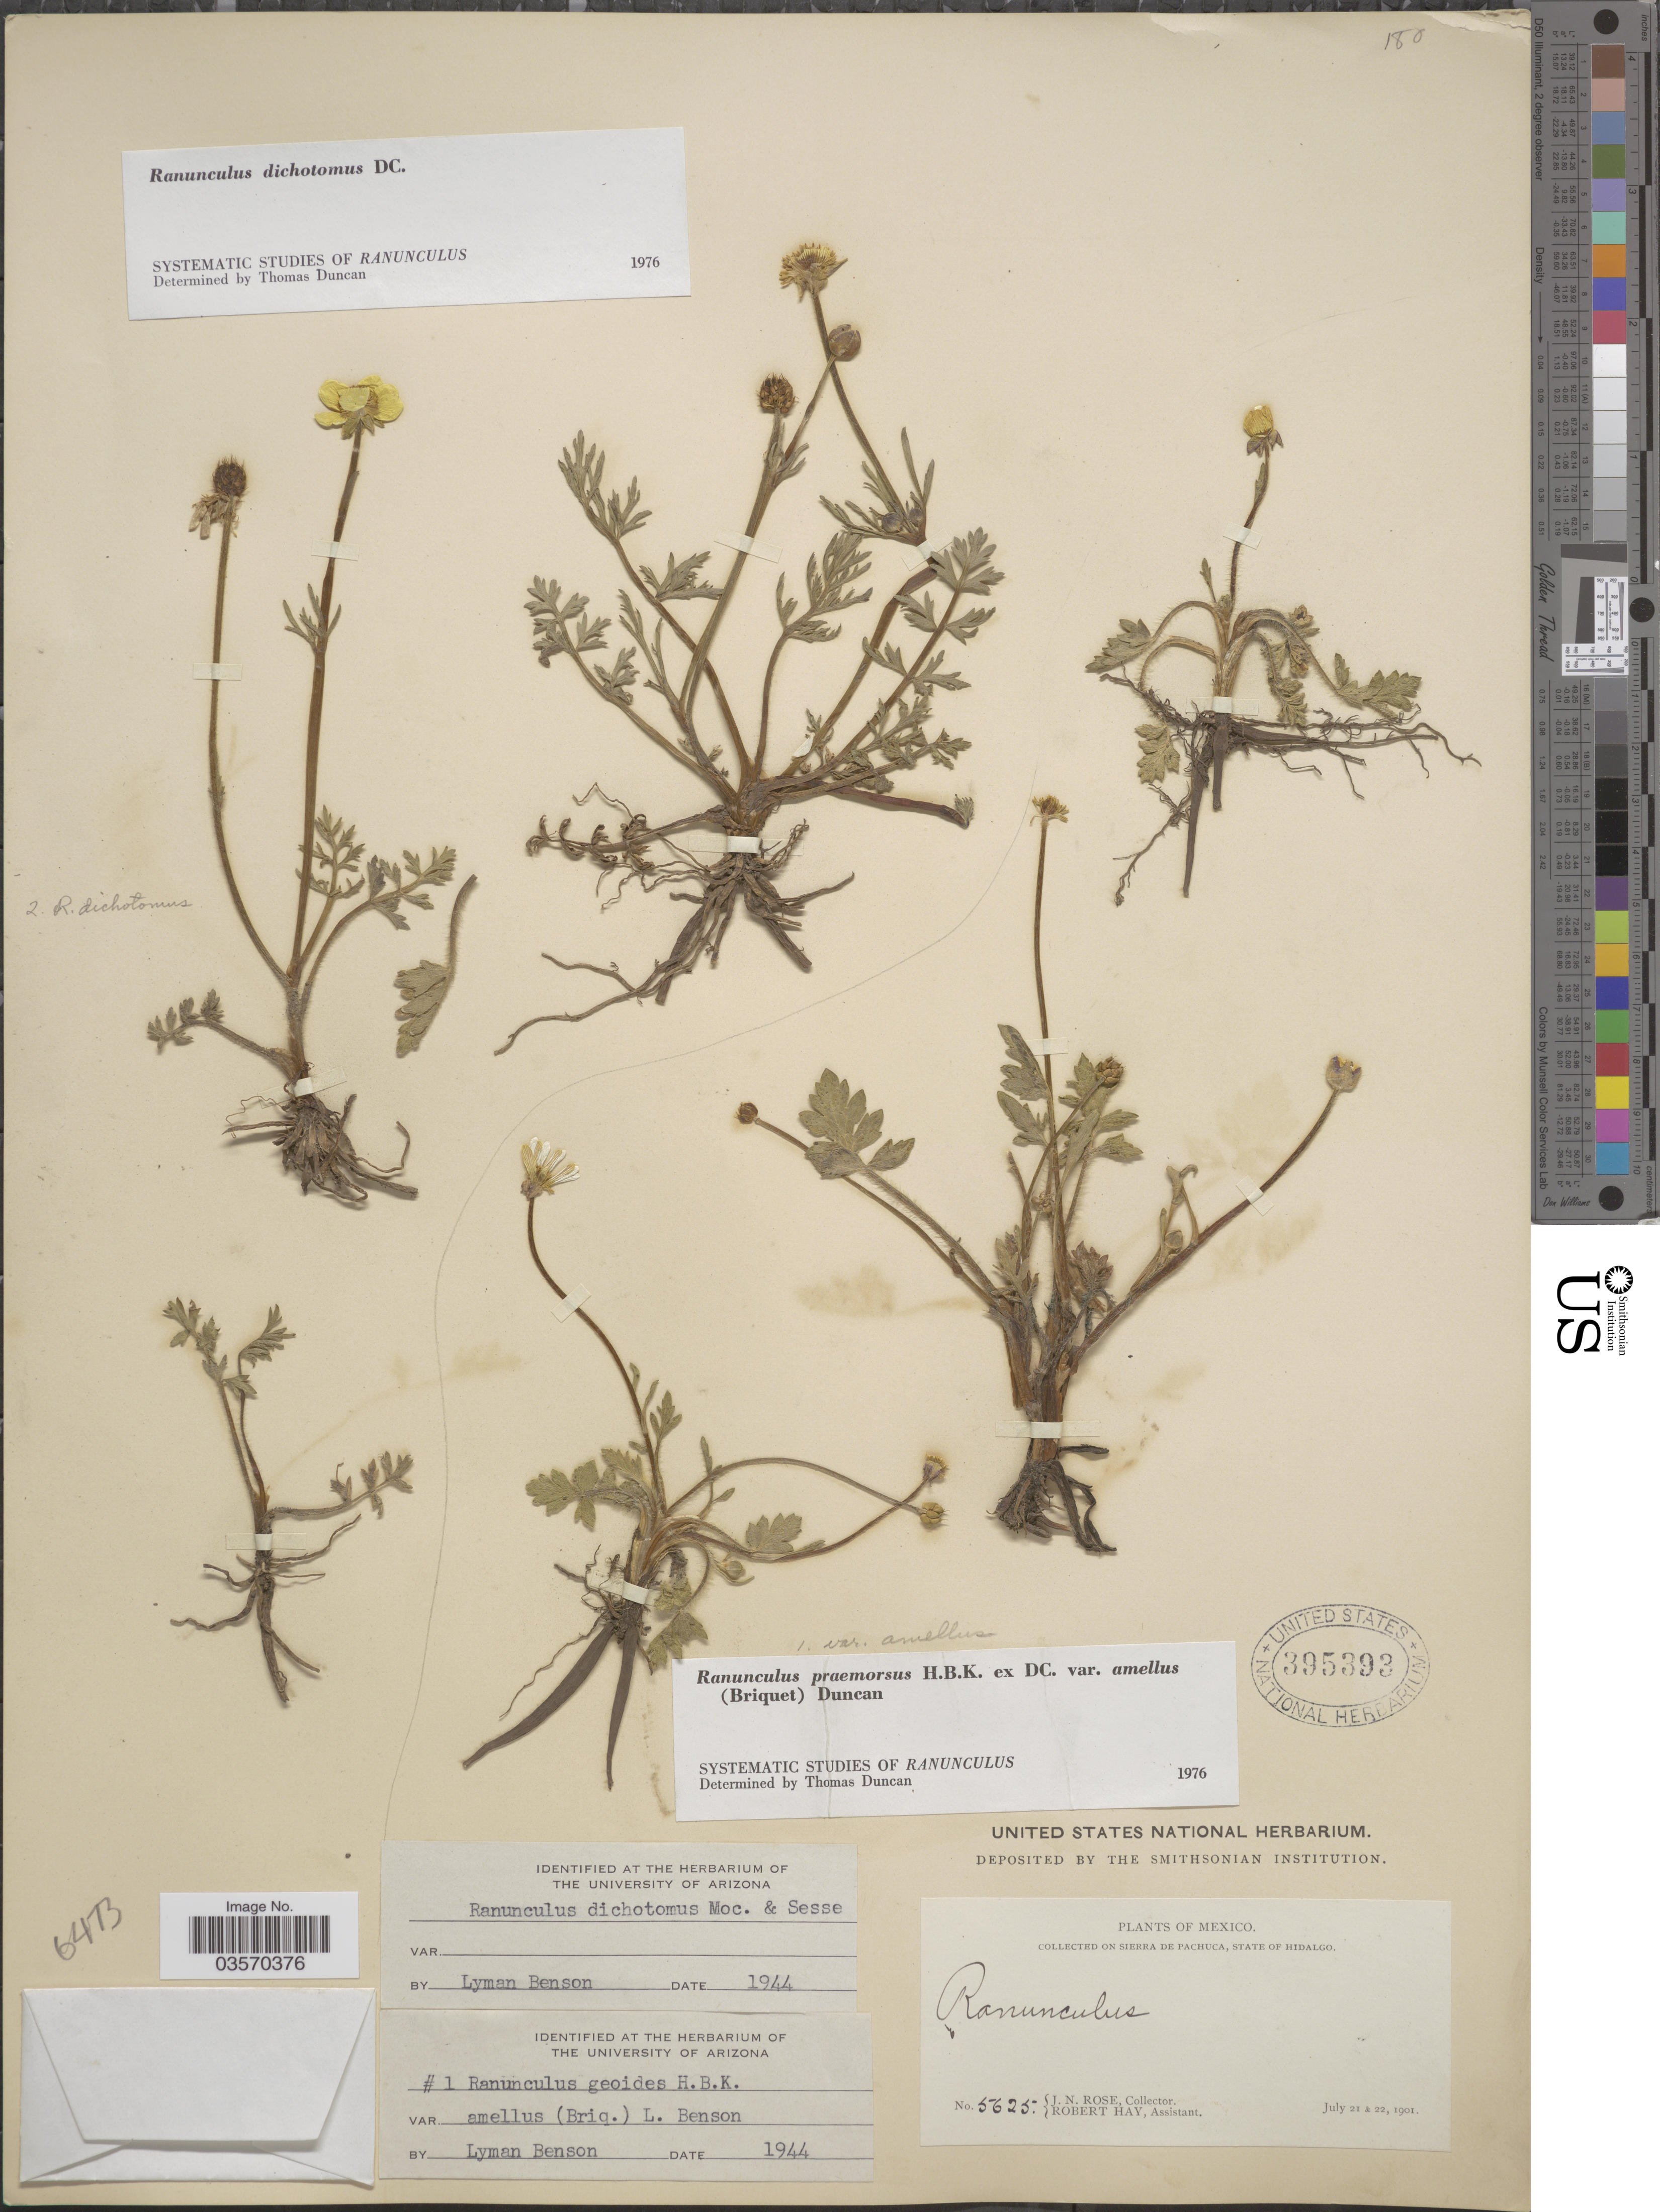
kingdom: Plantae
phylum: Tracheophyta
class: Magnoliopsida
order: Ranunculales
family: Ranunculaceae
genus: Ranunculus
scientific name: Ranunculus praemorsus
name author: Kunth ex DC.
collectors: J. N. Rose & R. Hay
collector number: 5625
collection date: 1901-07-21/1901-07-22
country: Mexico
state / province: Hidalgo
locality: Sierra de Pachuca.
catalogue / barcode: US 395393